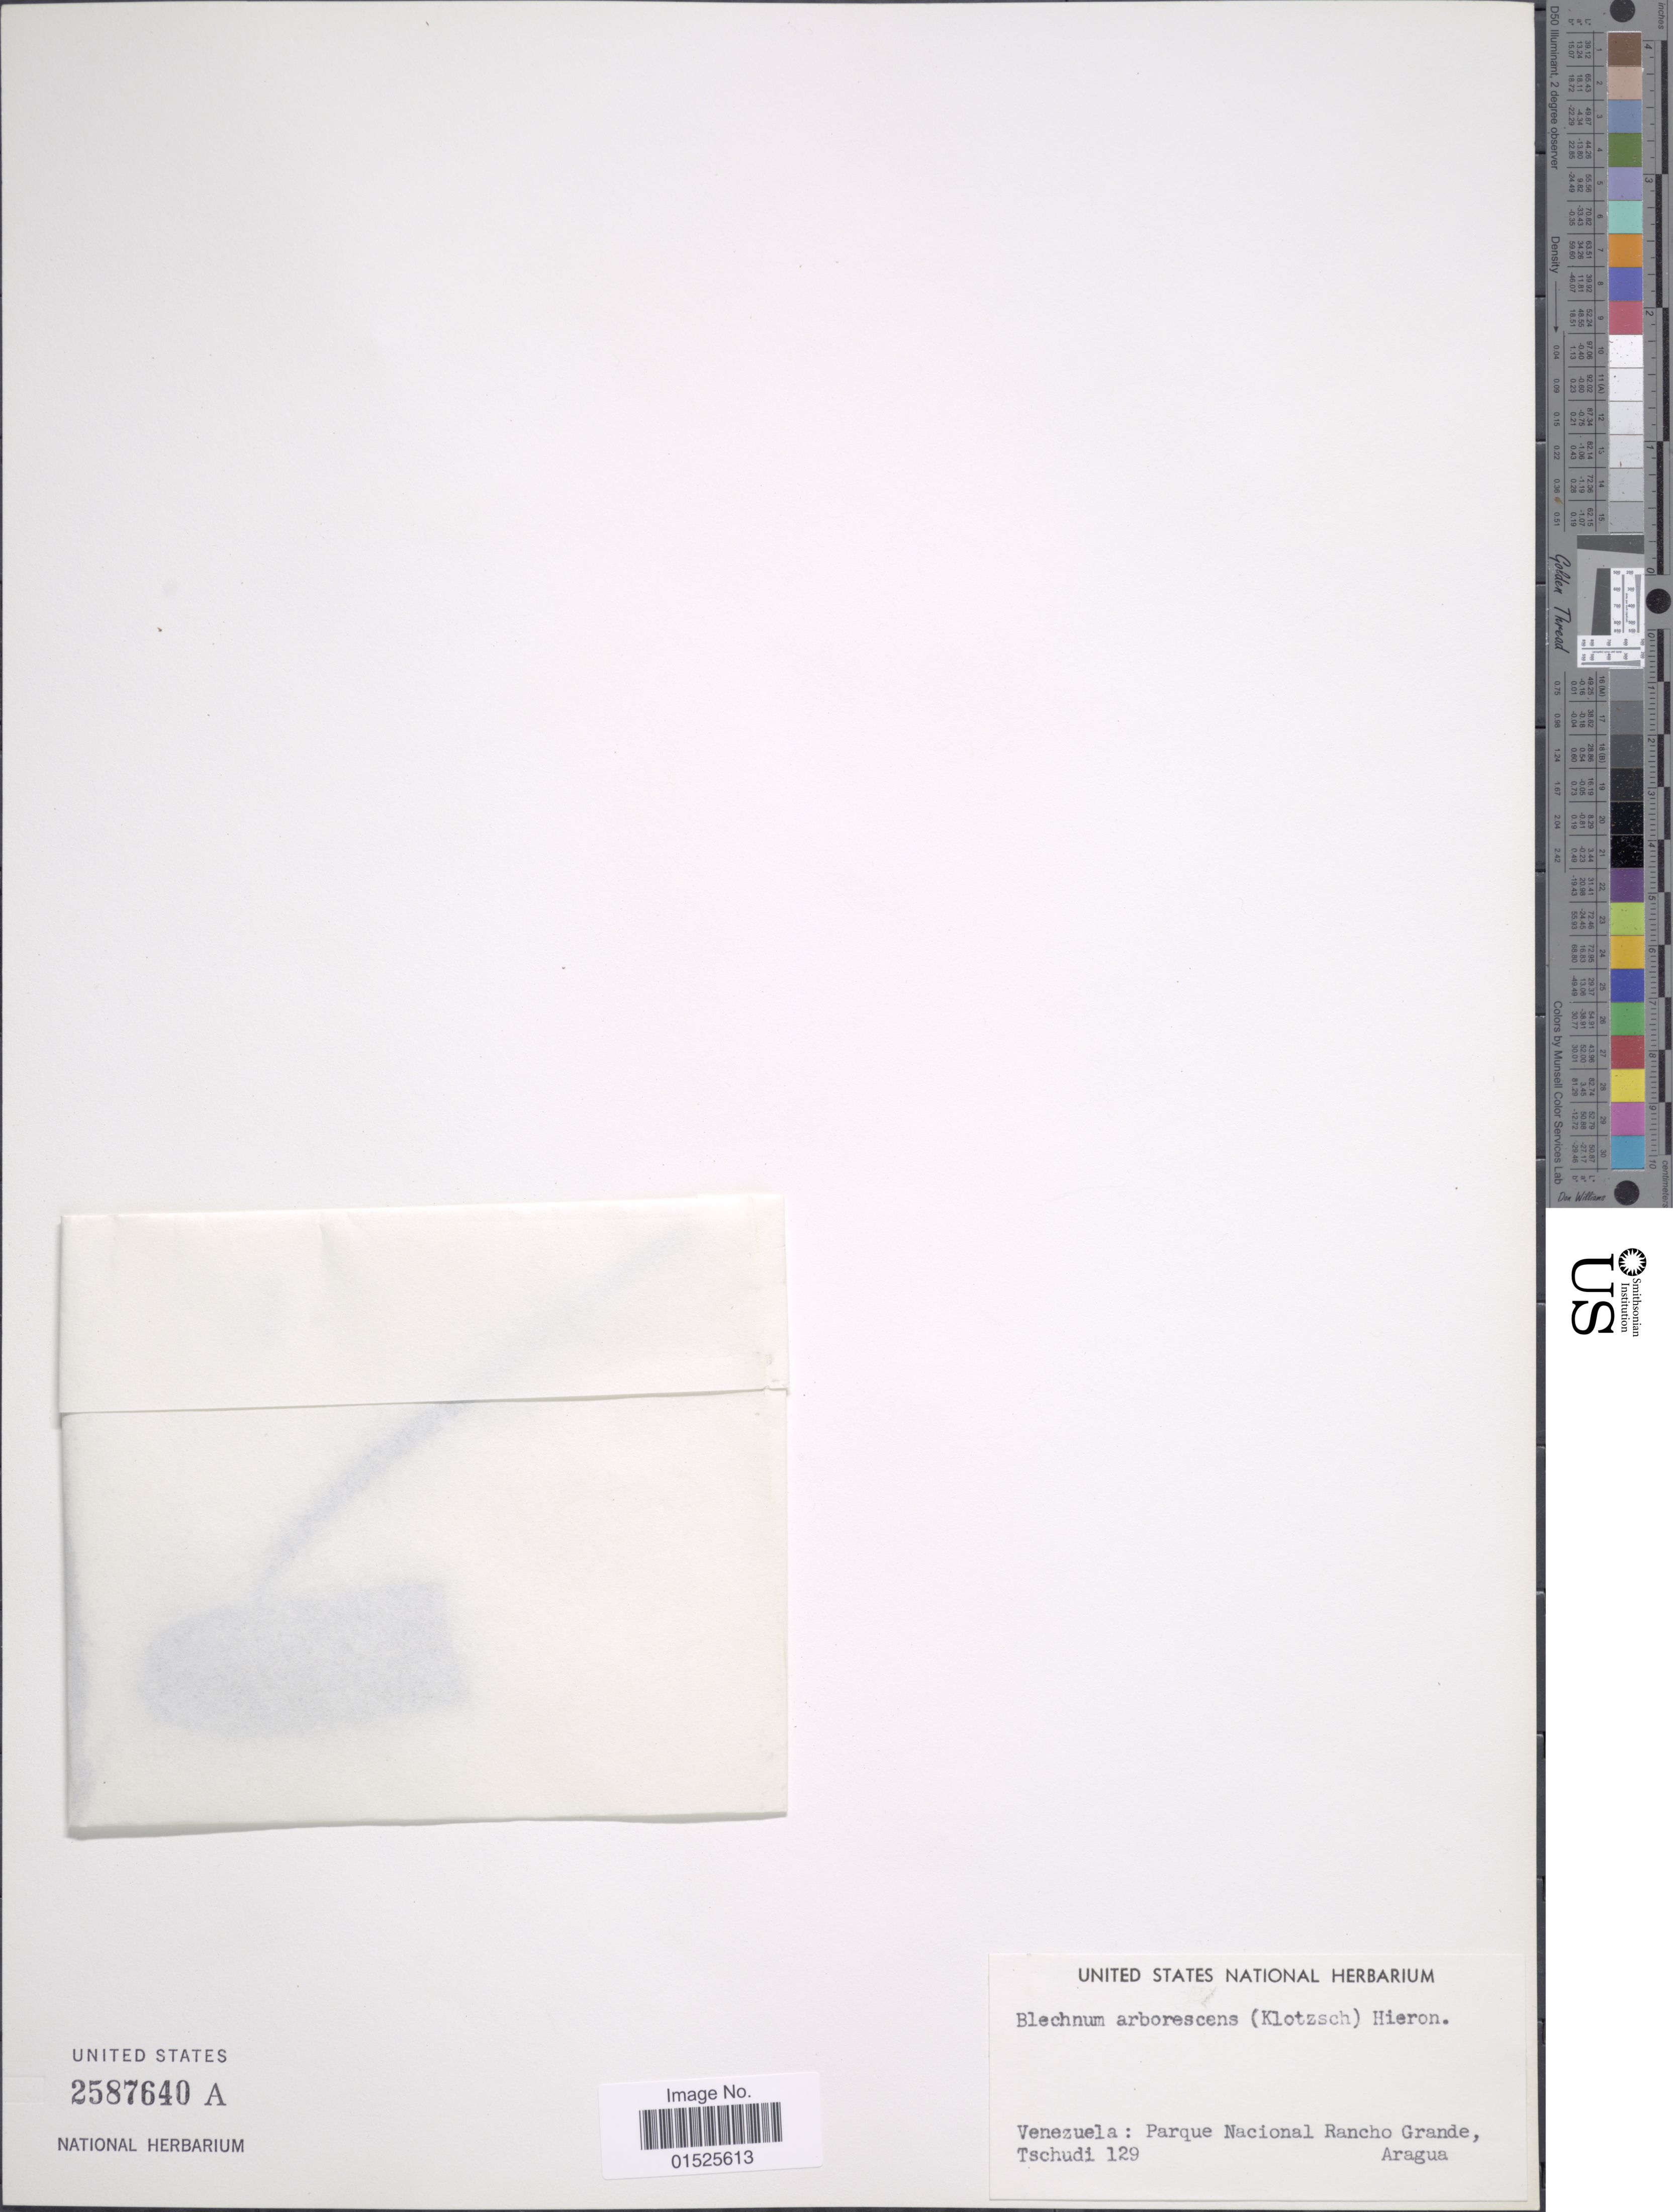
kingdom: Plantae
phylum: Tracheophyta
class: Polypodiopsida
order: Polypodiales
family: Blechnaceae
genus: Blechnum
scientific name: Blechnum cordatum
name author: (Desv.) Hieron.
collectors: Tschudi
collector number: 129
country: Venezuela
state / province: Aragua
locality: Parque Nacional Rancho Grande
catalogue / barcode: US 2587640A